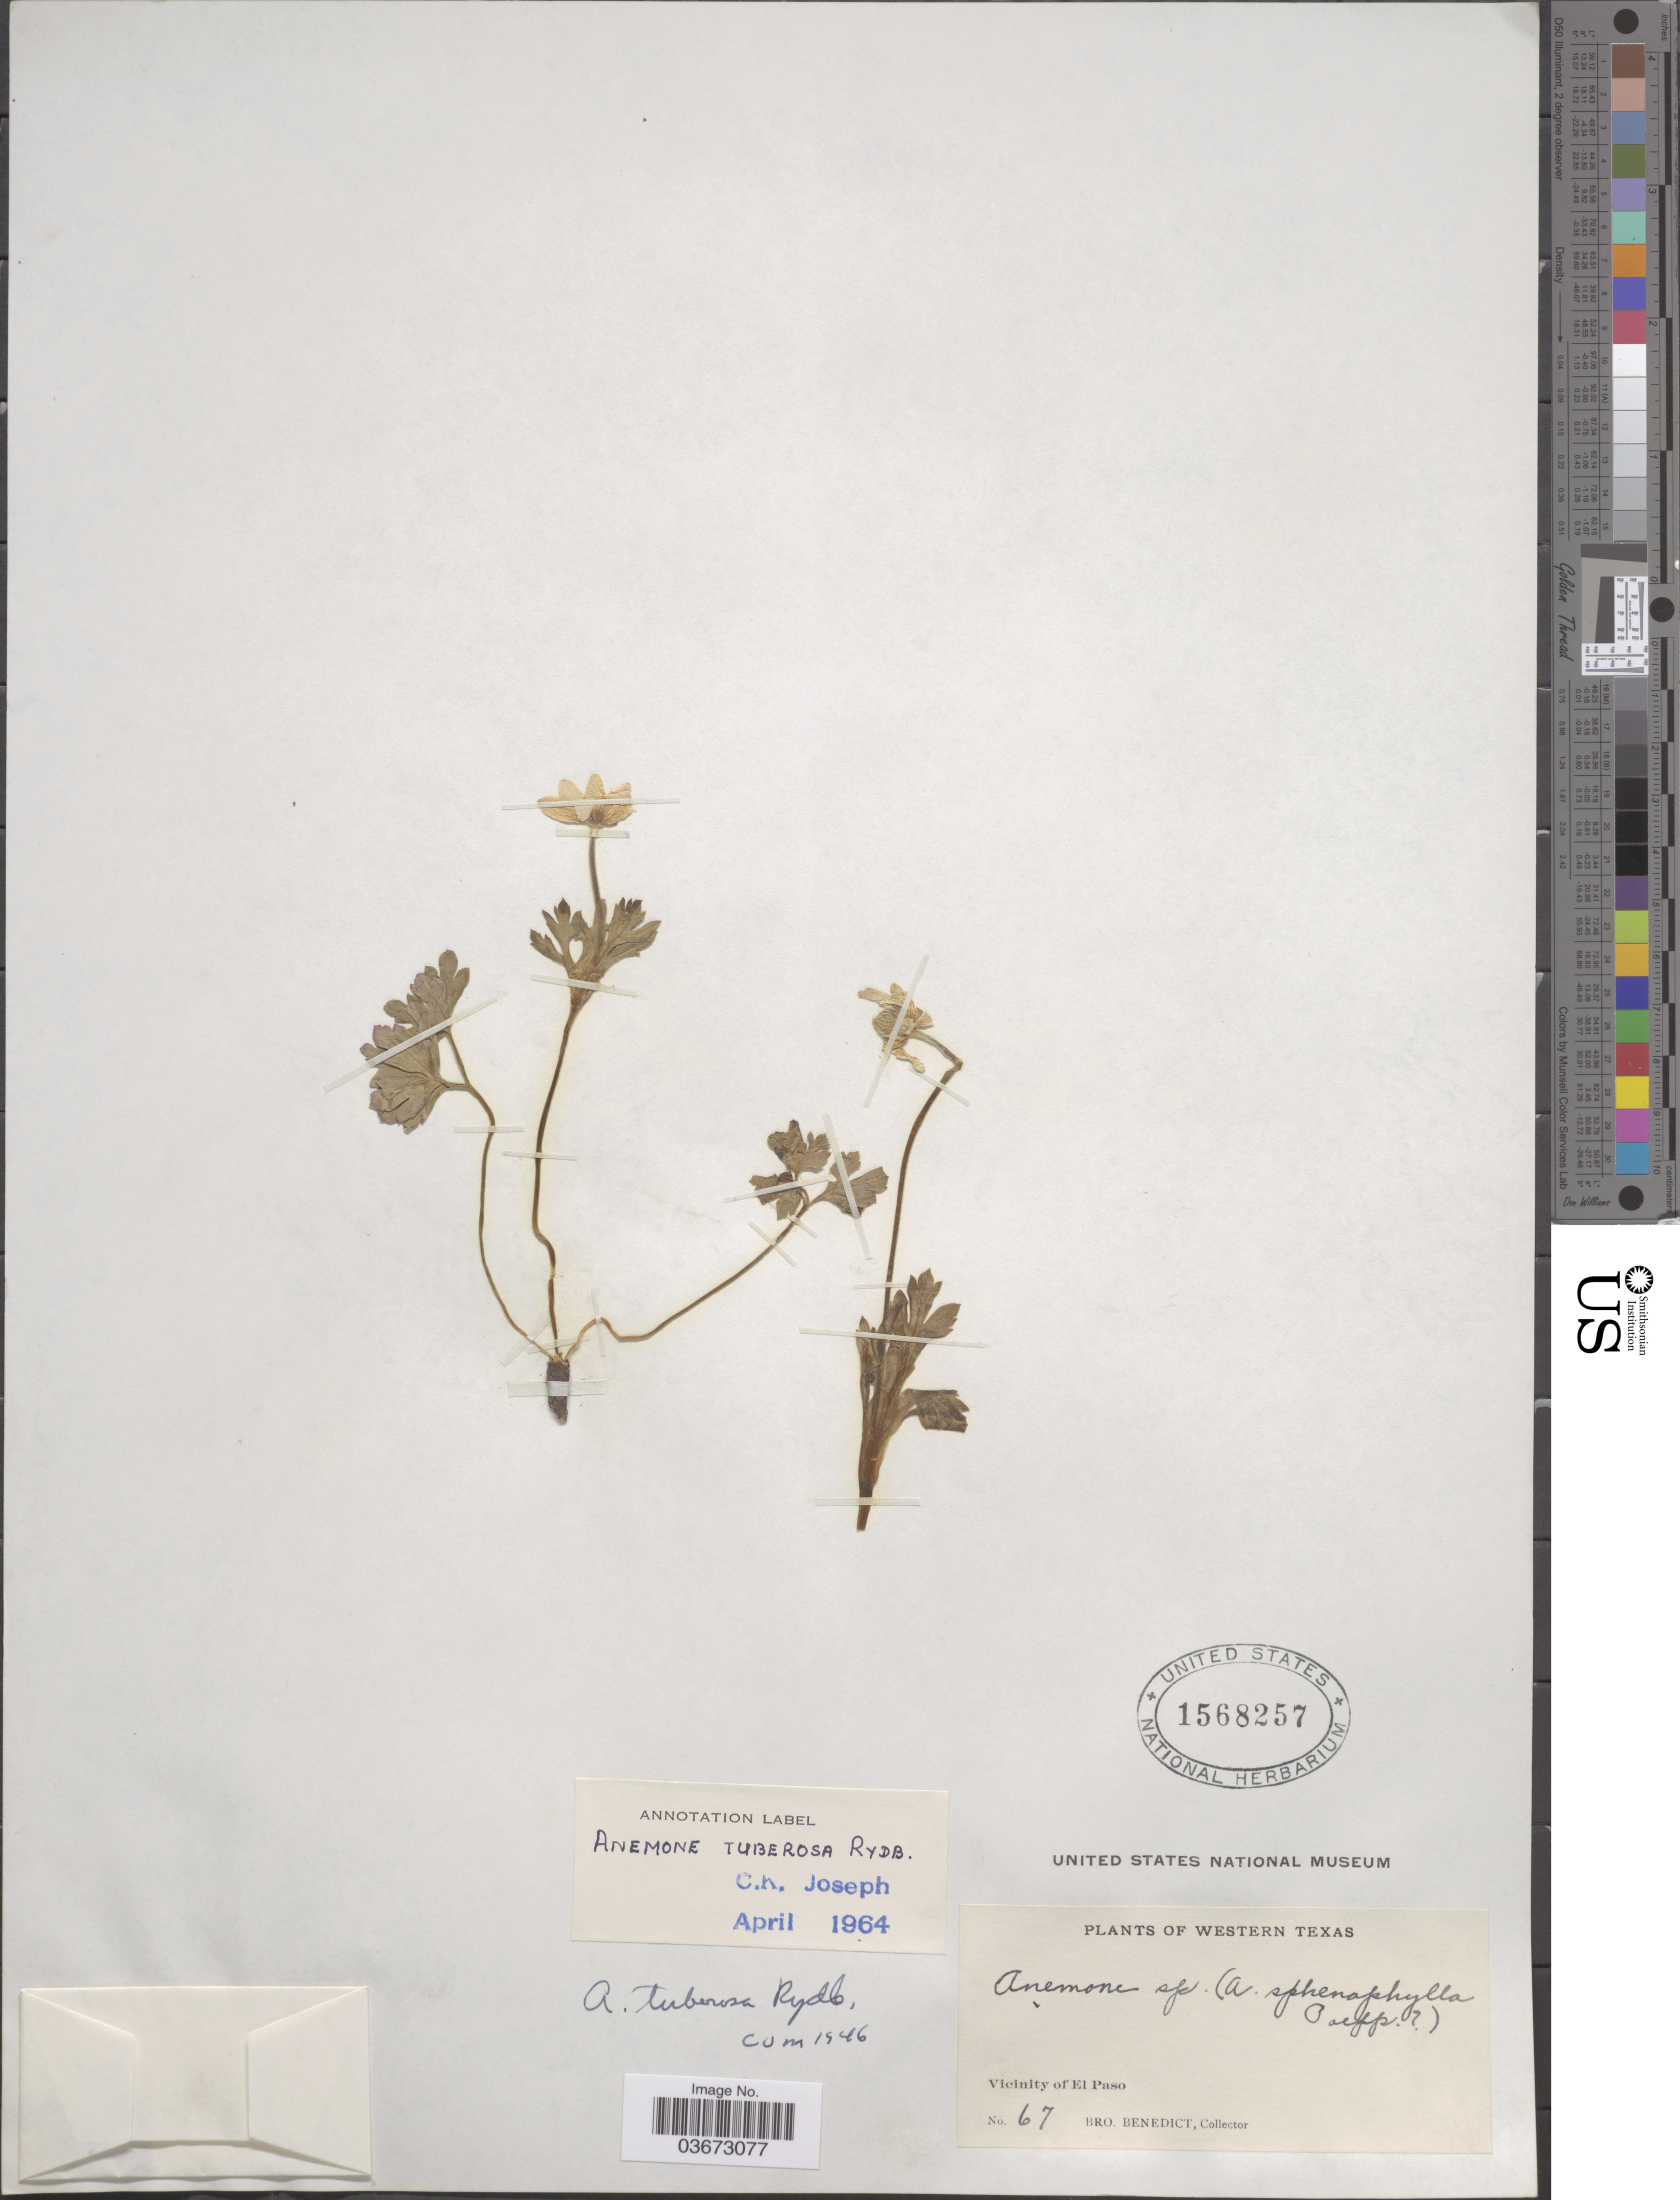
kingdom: Plantae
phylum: Tracheophyta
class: Magnoliopsida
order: Ranunculales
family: Ranunculaceae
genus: Anemone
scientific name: Anemone tuberosa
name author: Rydb.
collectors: B. Ayers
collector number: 67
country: United States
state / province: Texas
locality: Vicinity of El Paso.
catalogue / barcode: US 1568257